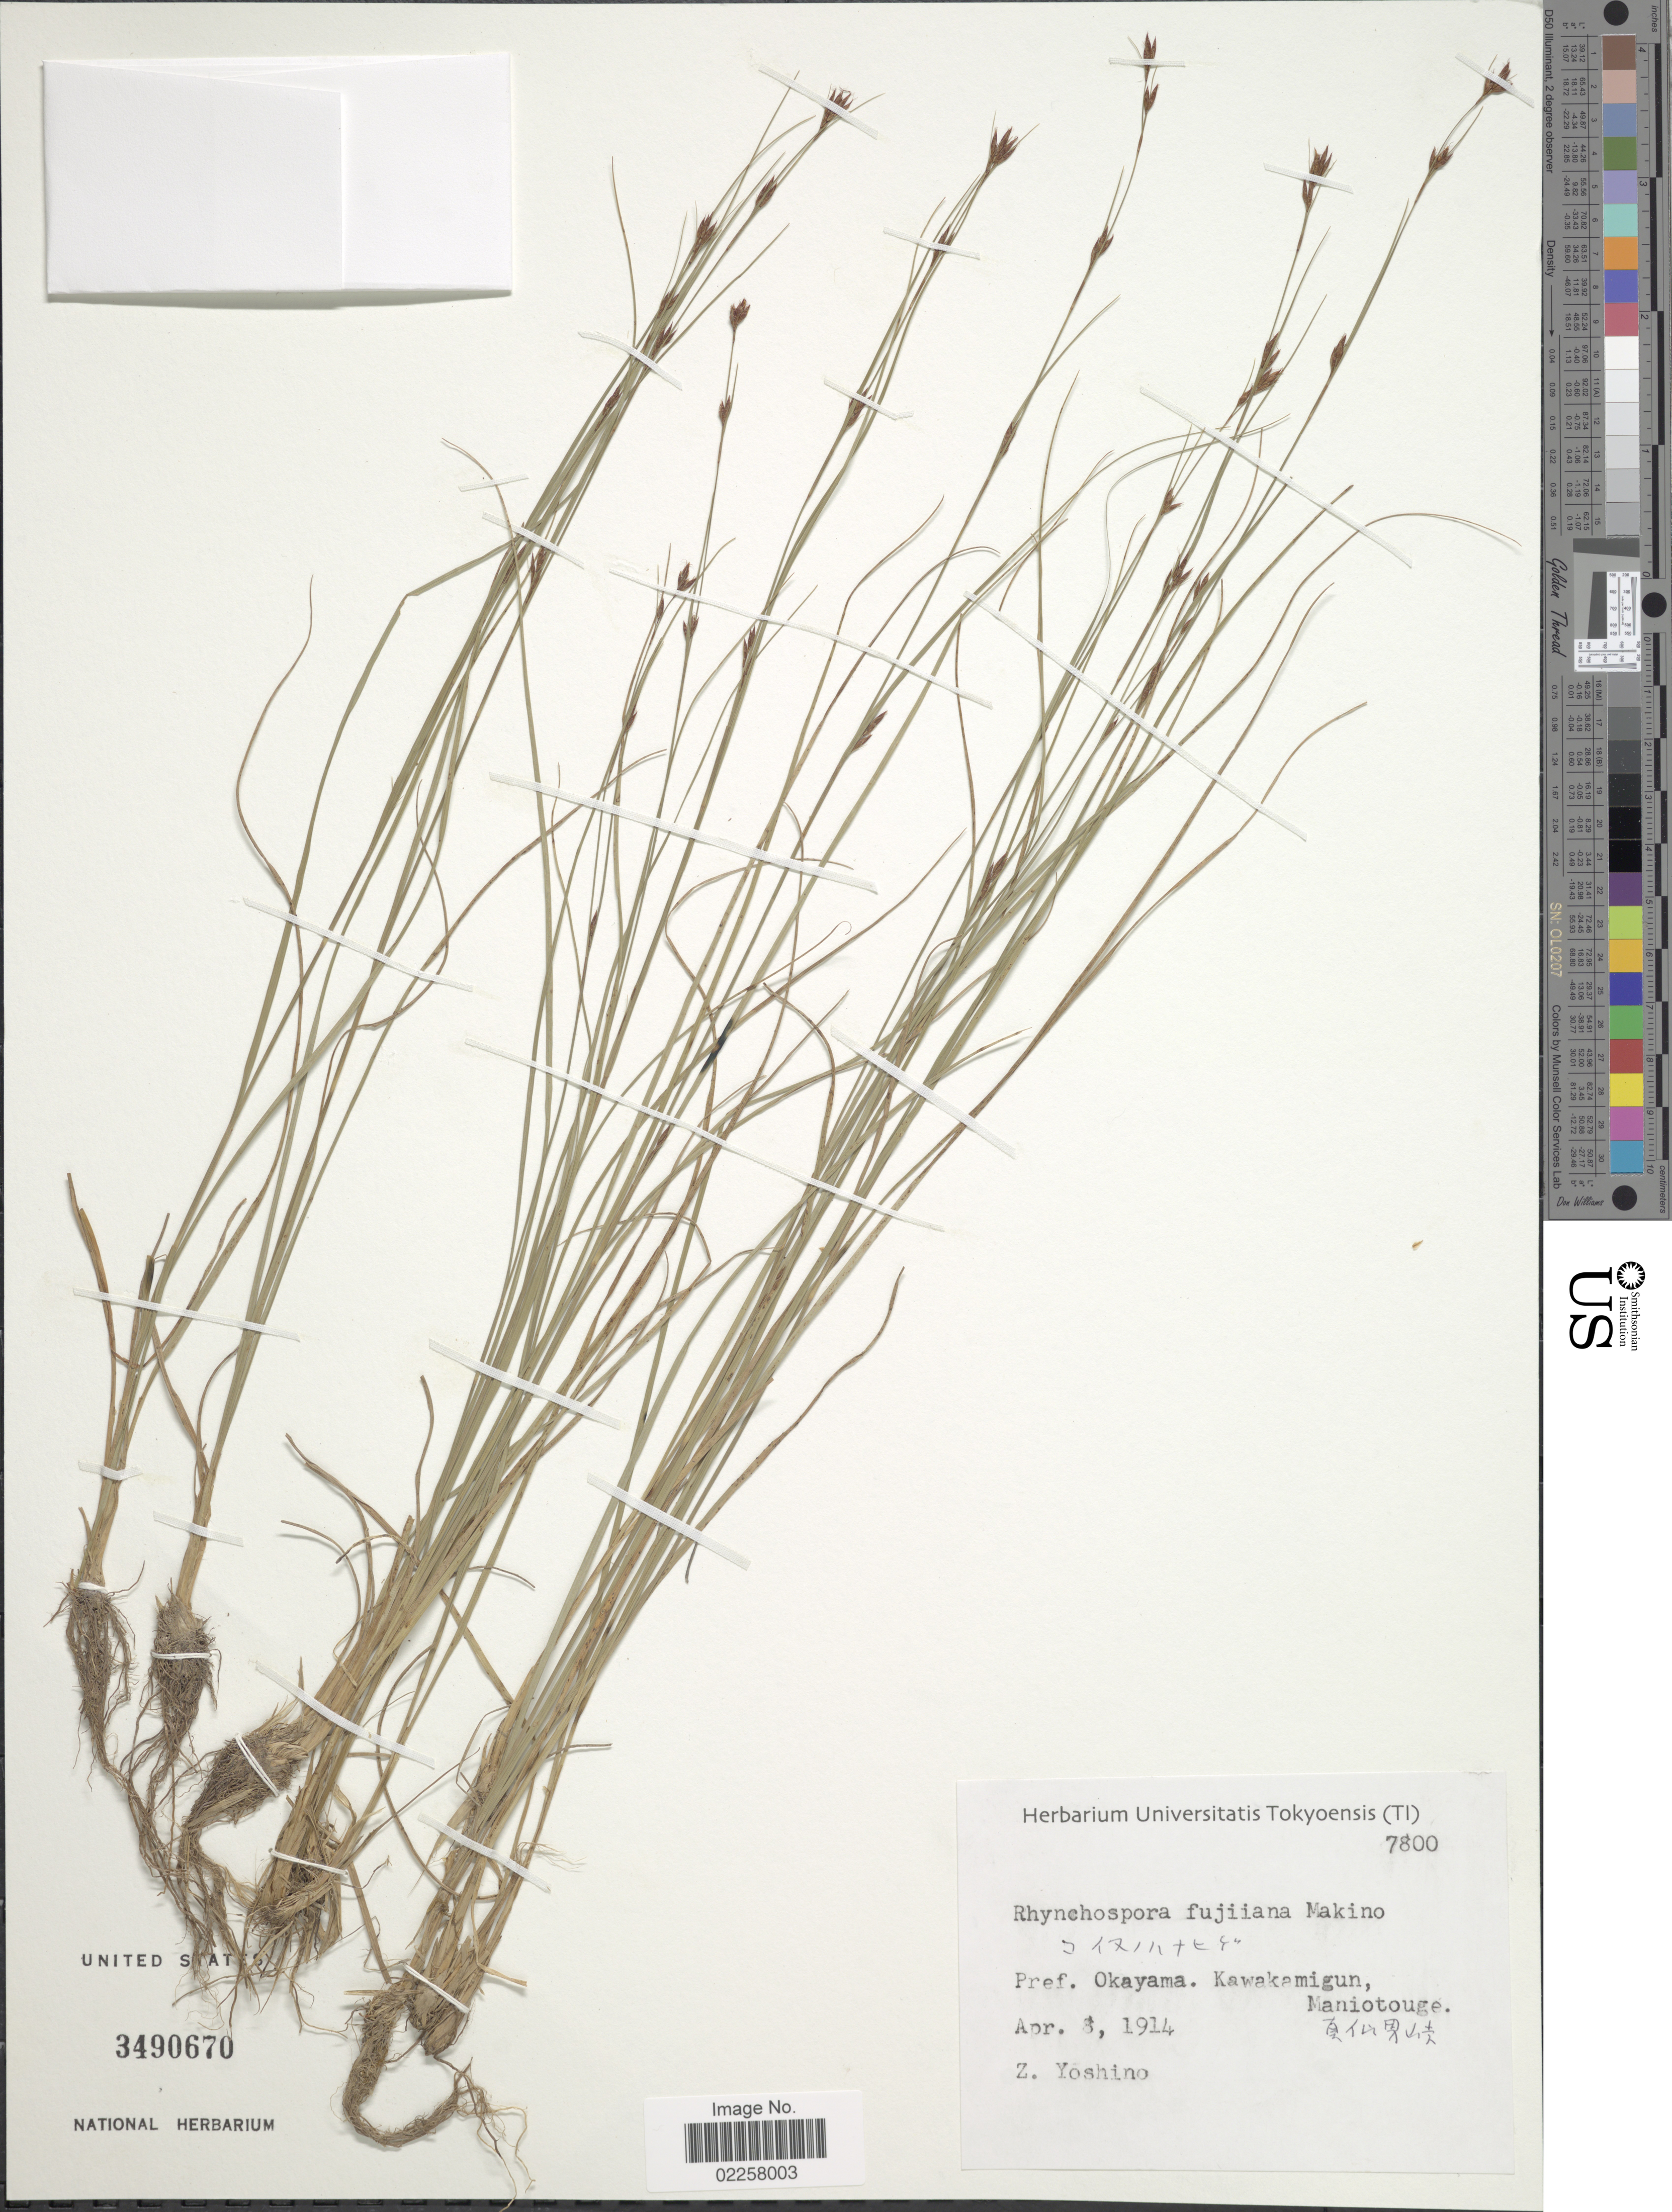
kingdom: Plantae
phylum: Tracheophyta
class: Liliopsida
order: Poales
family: Cyperaceae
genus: Rhynchospora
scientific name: Rhynchospora fujiiana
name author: Makino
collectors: Z. Yoshino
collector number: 7800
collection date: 1914-04-08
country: Japan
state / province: Okayama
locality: Pref. Okayama, Kawakamigun, Maniotouge.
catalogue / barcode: US 3490670